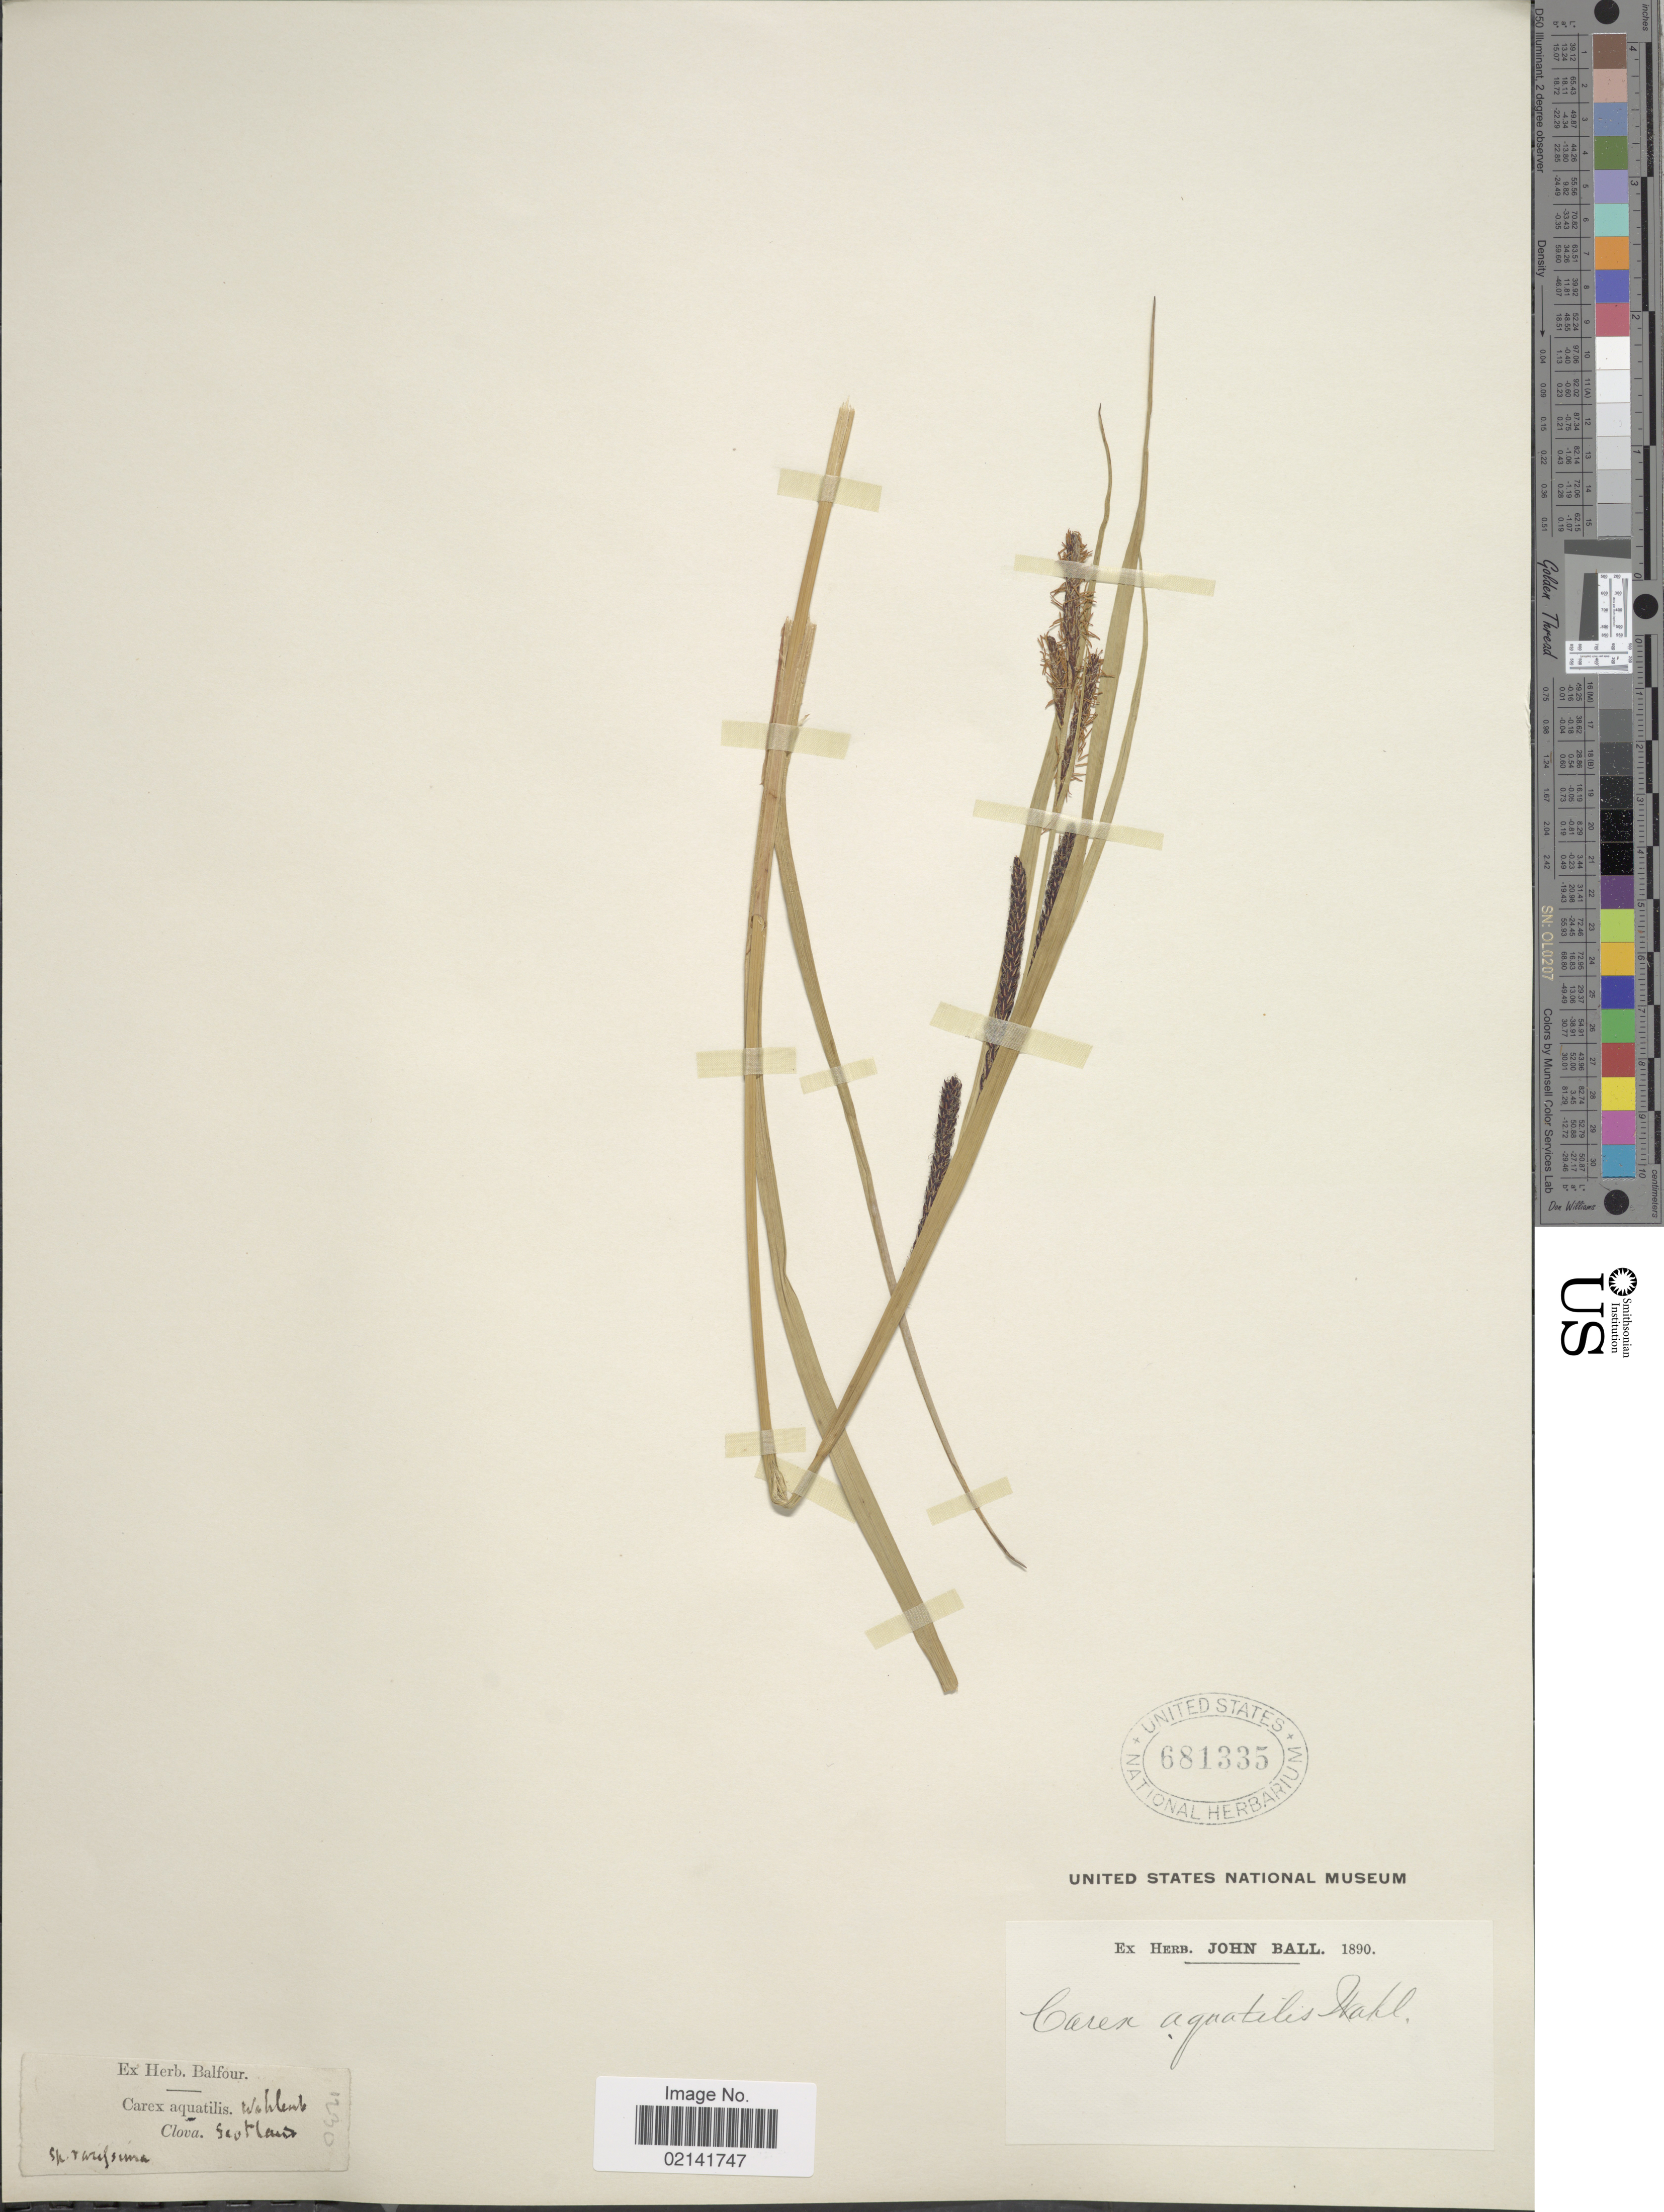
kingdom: Plantae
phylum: Tracheophyta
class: Liliopsida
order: Poales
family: Cyperaceae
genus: Carex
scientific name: Carex aquatilis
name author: Wahlenb.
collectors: Ex herb. Balfour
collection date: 1890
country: United Kingdom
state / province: Scotland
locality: Clova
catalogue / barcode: US 681335